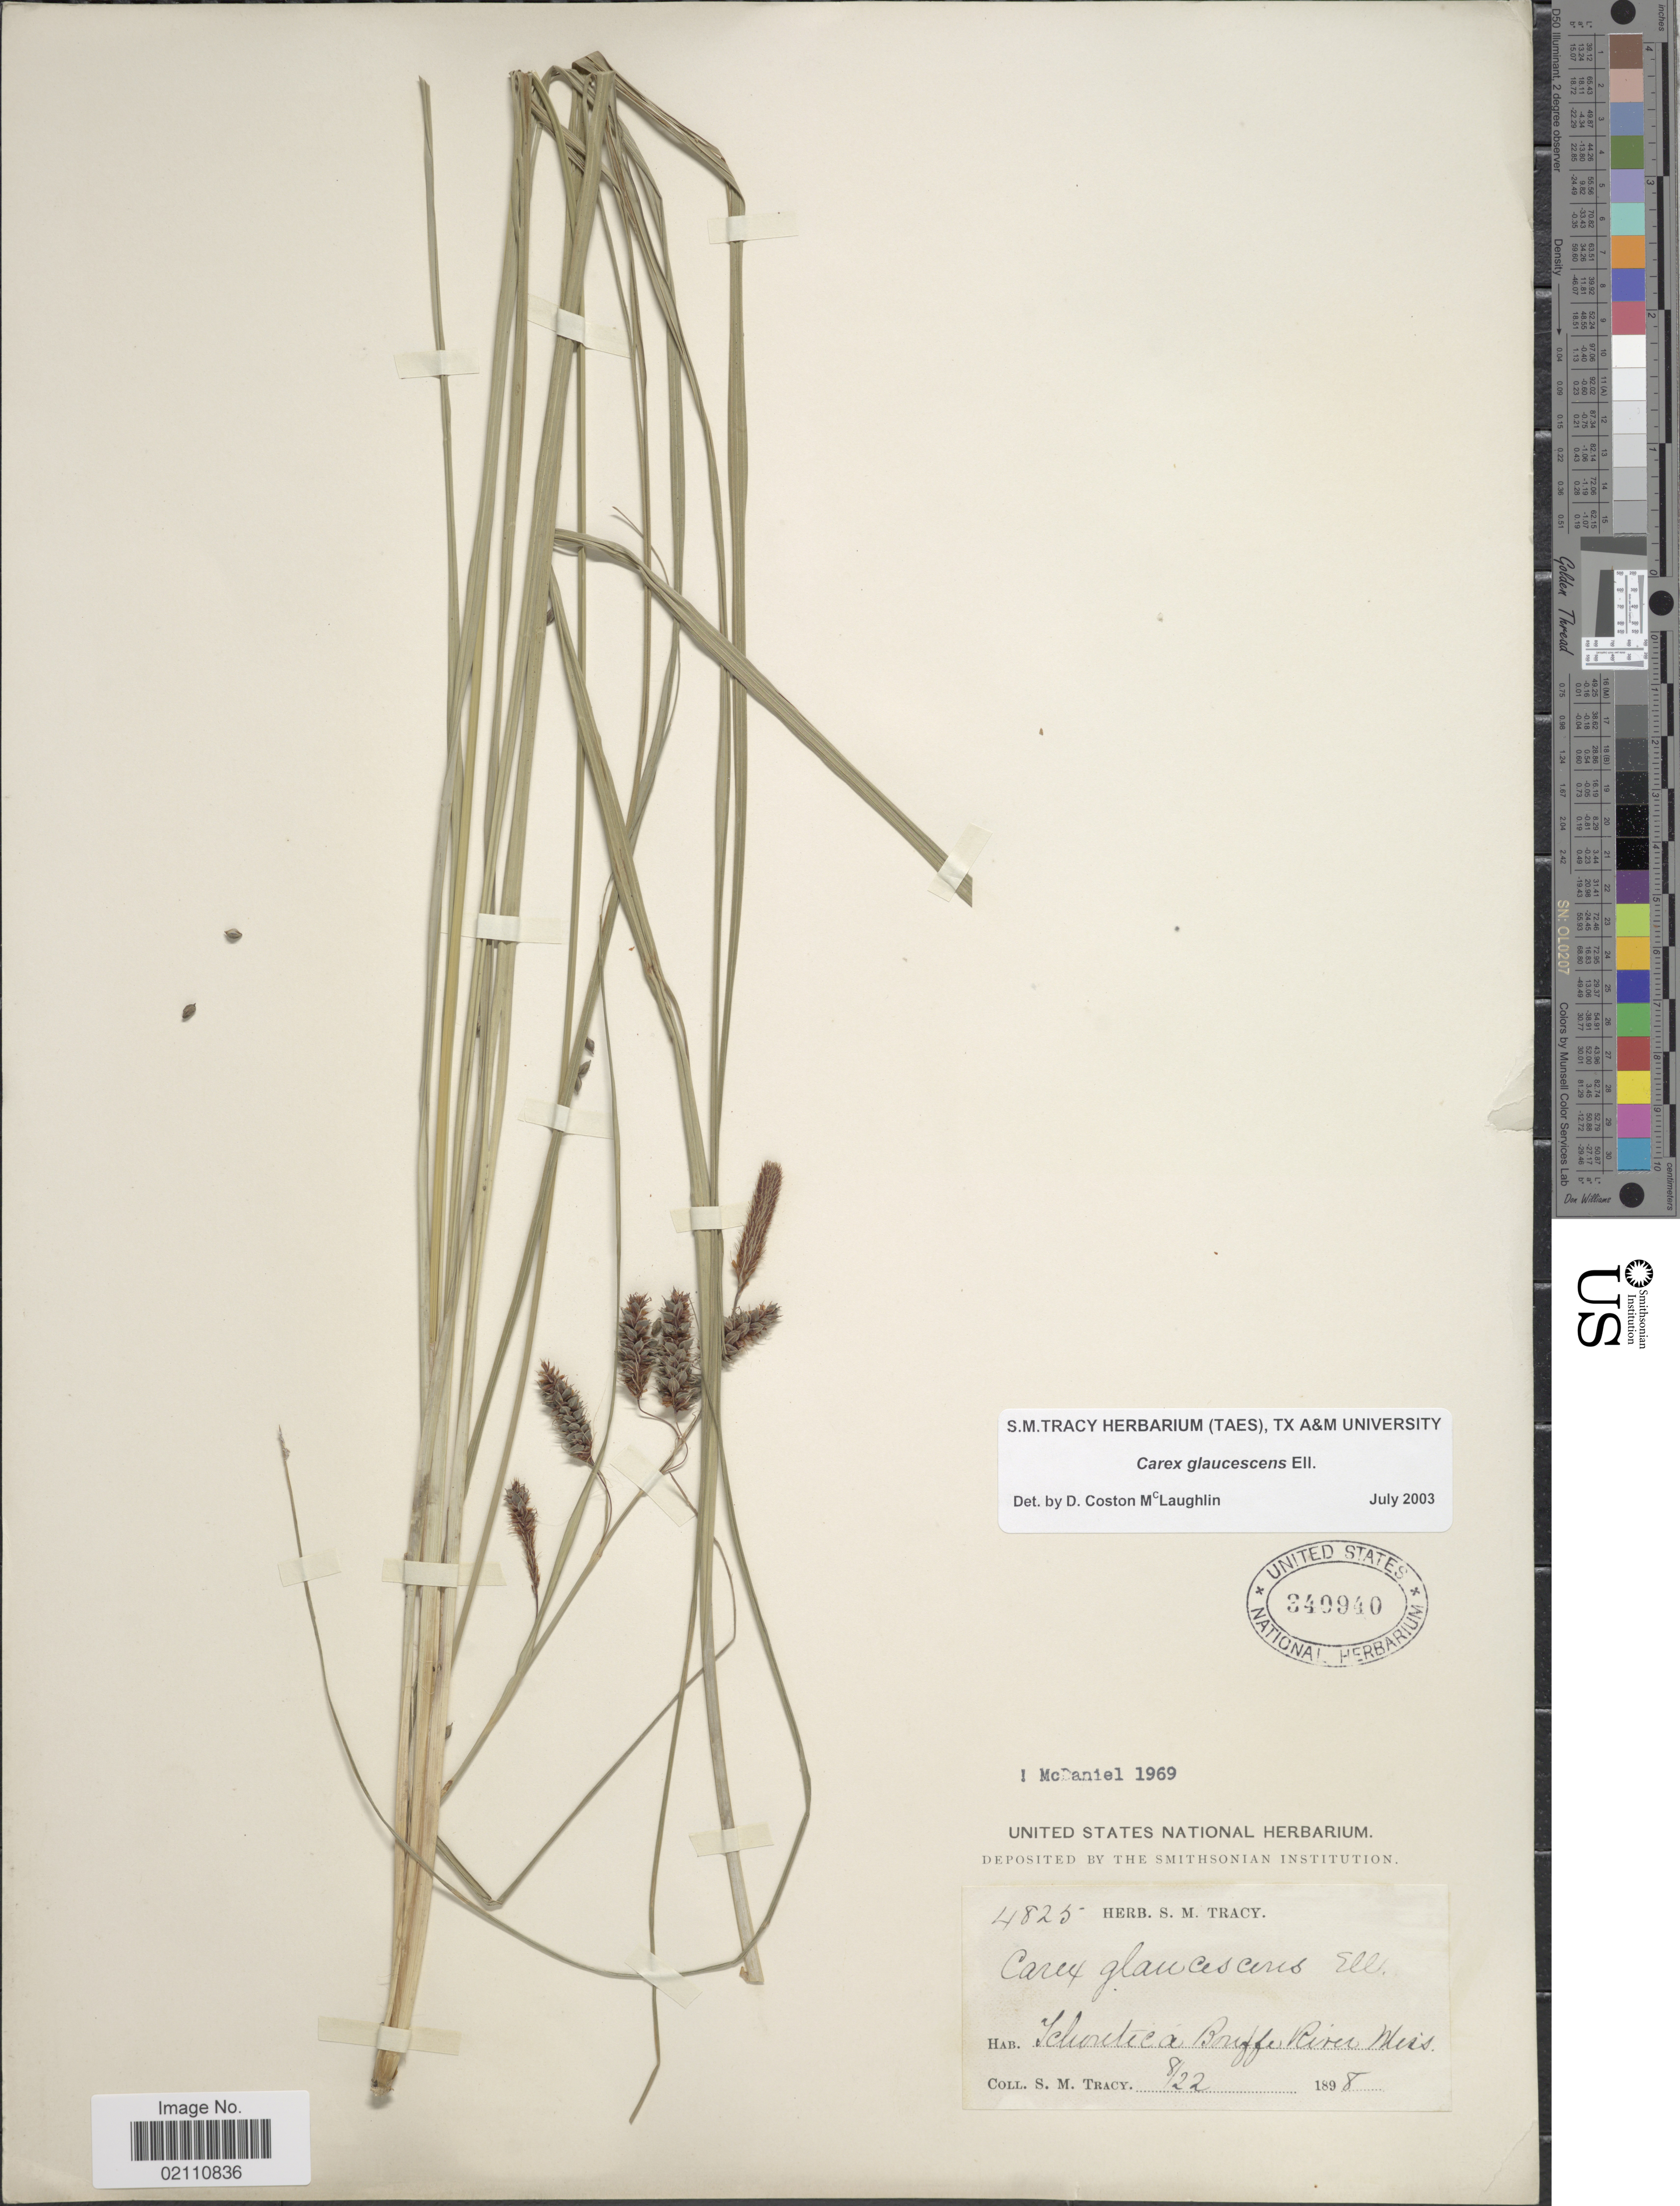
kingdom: Plantae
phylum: Tracheophyta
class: Liliopsida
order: Poales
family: Cyperaceae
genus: Carex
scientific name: Carex glaucescens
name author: Elliott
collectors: S. M. Tracy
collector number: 4825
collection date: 1898-08-22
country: United States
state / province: Mississippi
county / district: Harrison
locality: Tchoutacabouffa River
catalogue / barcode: US 340940